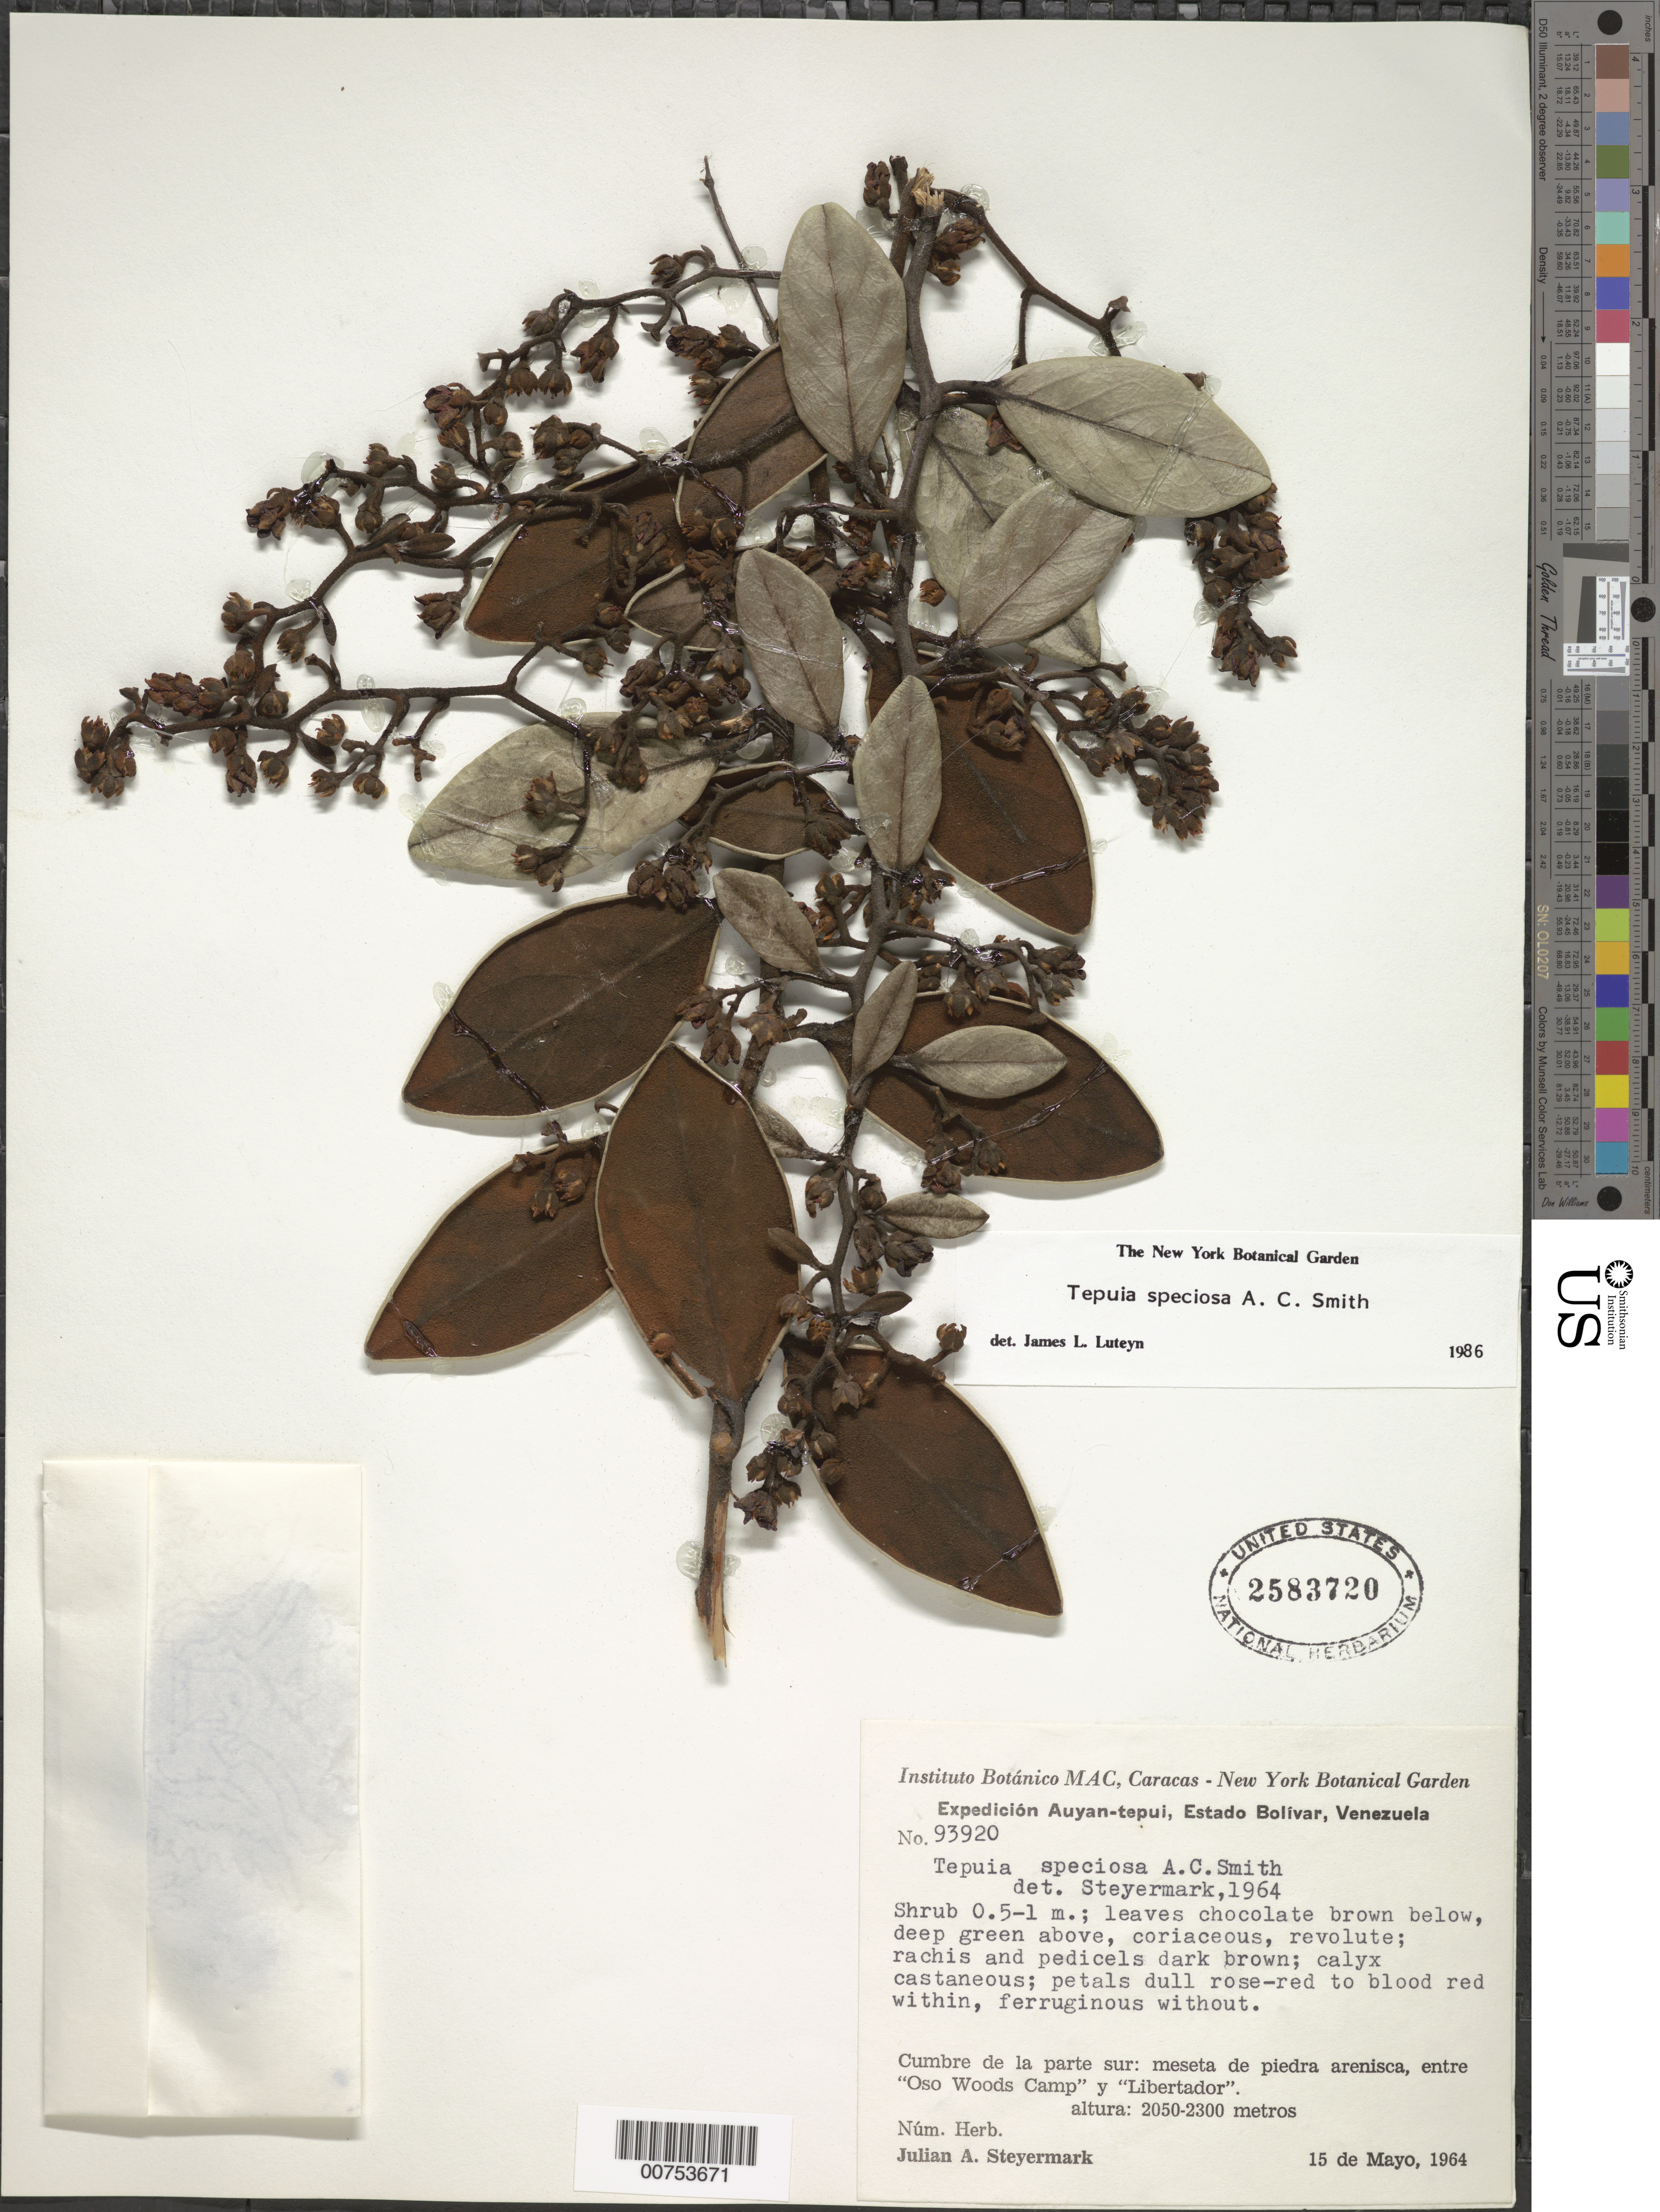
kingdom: Plantae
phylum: Tracheophyta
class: Magnoliopsida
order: Ericales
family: Ericaceae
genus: Tepuia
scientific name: Tepuia speciosa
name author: A.C. Sm.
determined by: Luteyn, J. L.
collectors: J. Steyermark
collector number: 93920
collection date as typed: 15-May-64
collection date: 1964-05-15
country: Venezuela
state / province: Bolívar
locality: Auyan-tepuí, entre Oso Woods Camp y Libertador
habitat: Meseta de piedra arenisca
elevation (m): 2050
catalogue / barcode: US 2583720